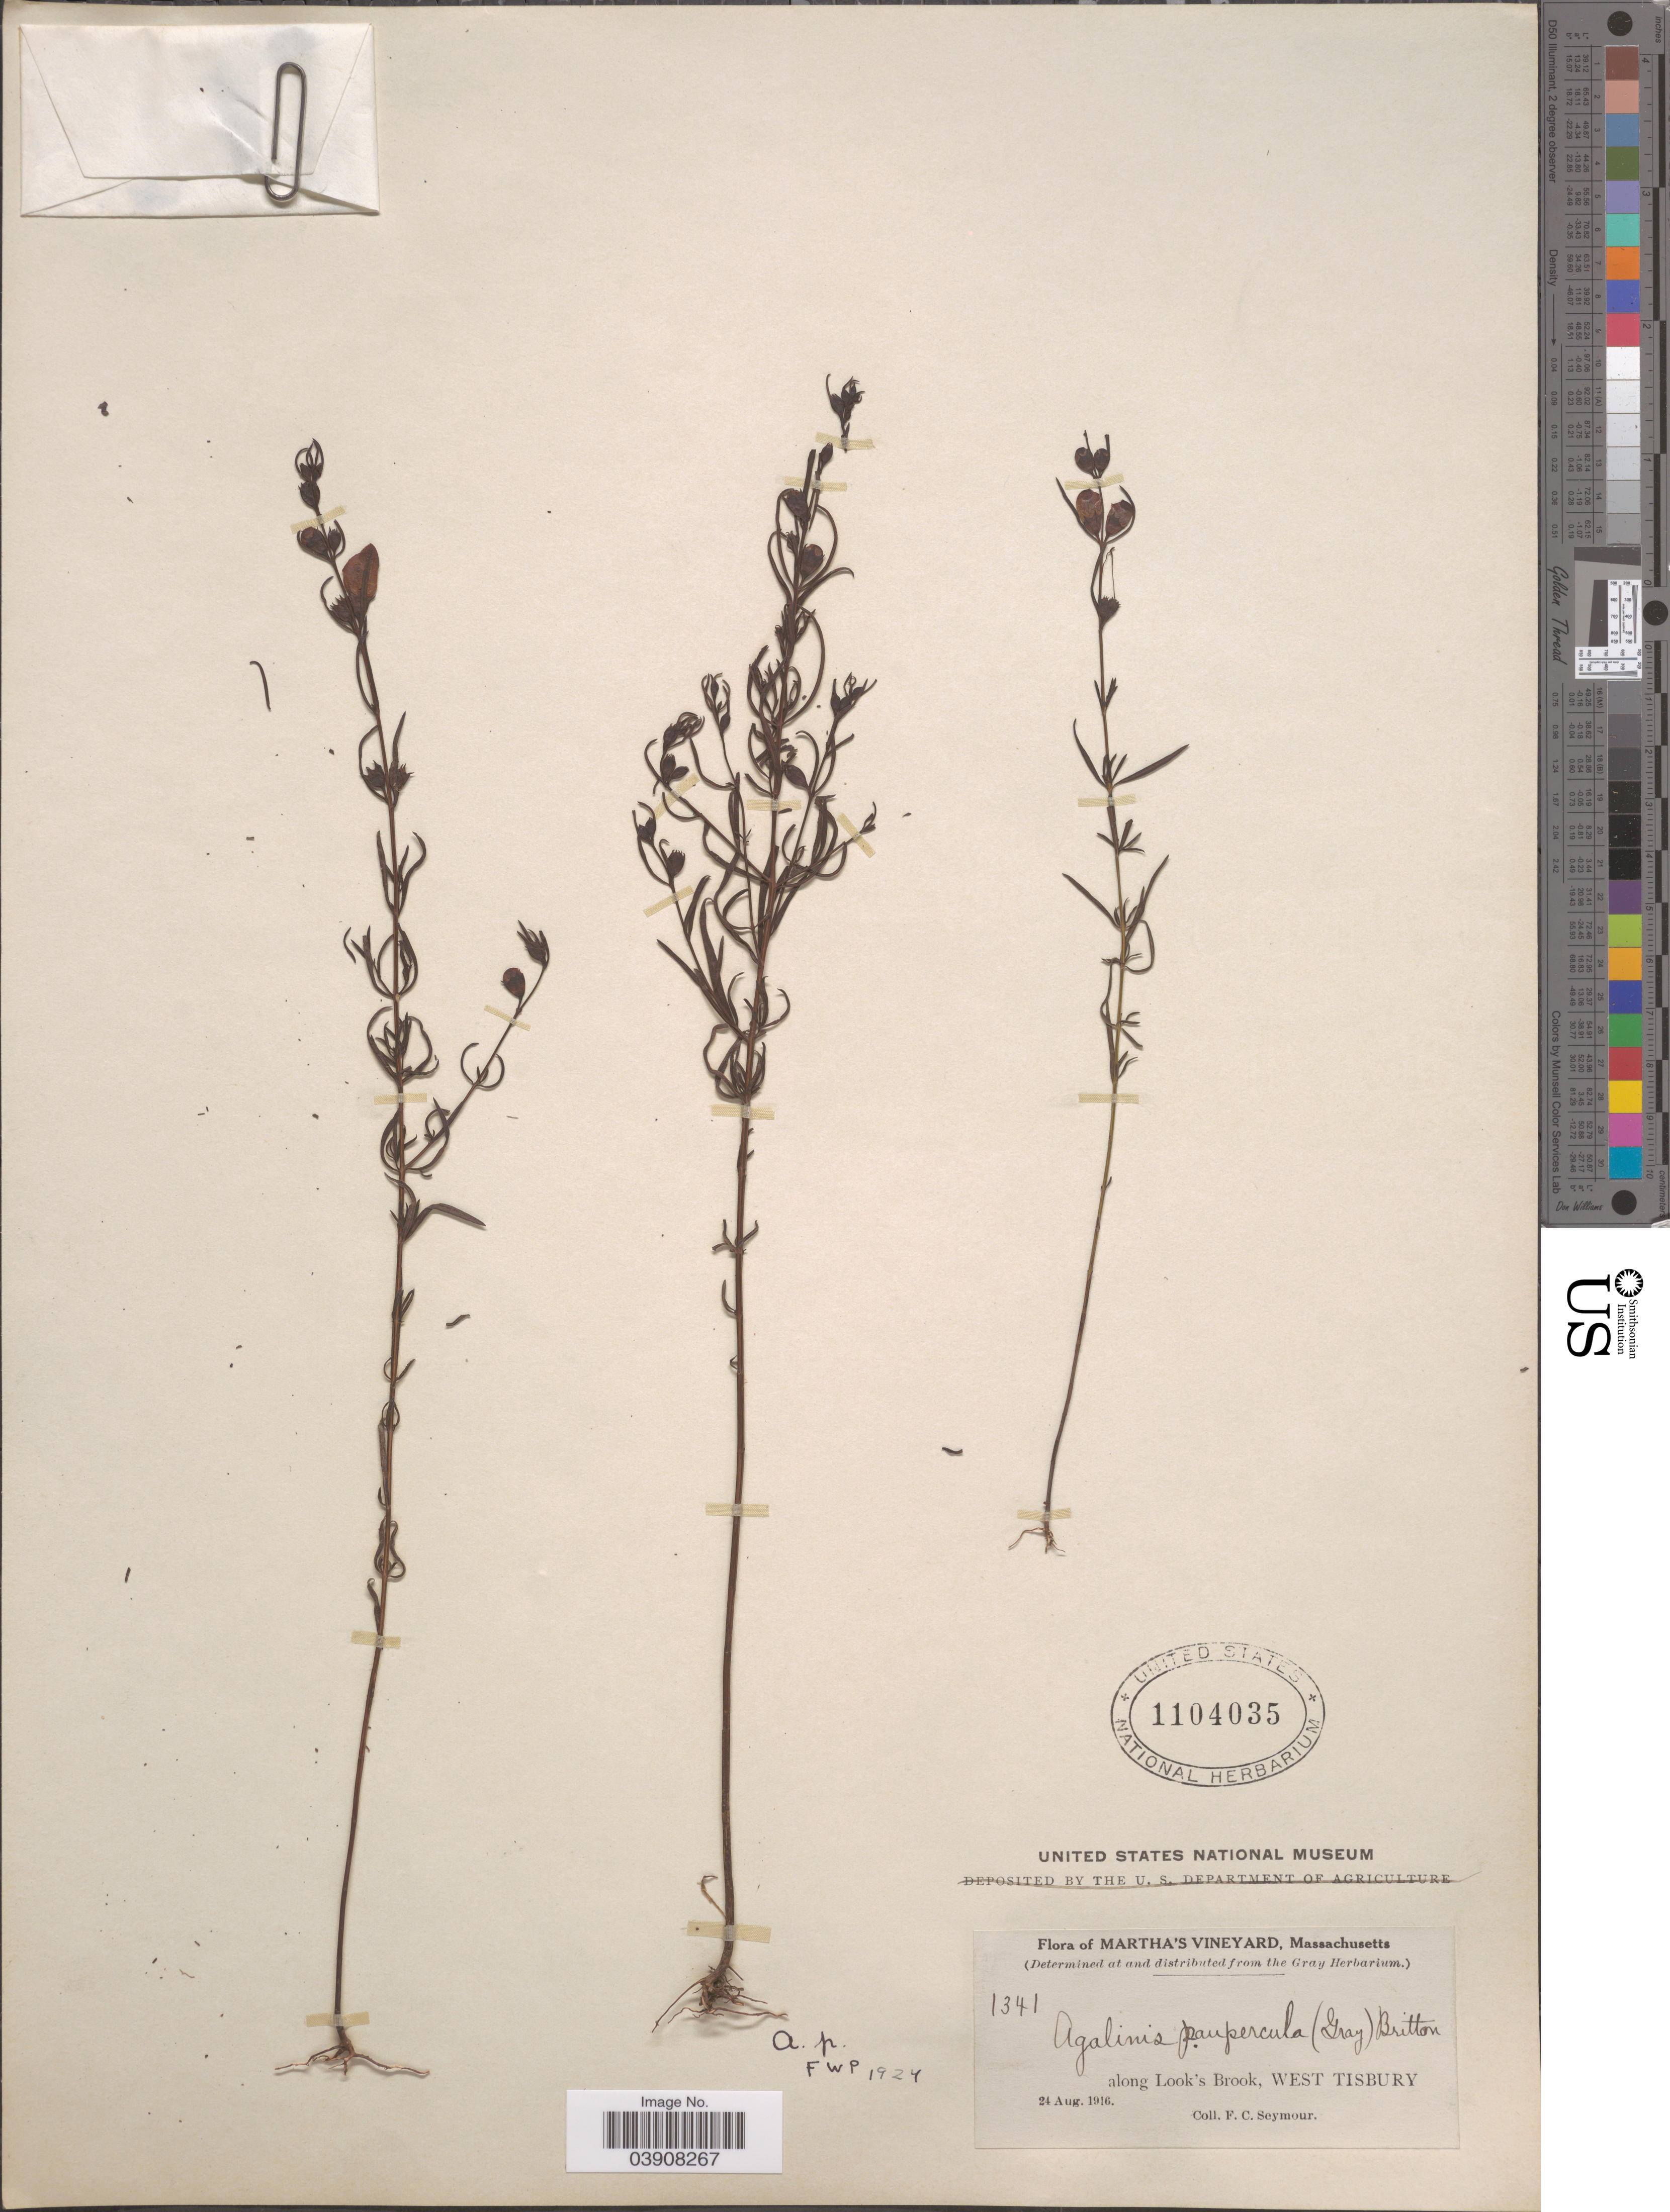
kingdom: Plantae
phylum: Tracheophyta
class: Magnoliopsida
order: Lamiales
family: Orobanchaceae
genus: Agalinis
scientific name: Agalinis paupercula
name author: (A. Gray) Britton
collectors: F. C. Seymour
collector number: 1341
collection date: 1916-08-24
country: United States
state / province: Massachusetts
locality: Martha's Vineyard. Along Look's Brook, West Tisbury.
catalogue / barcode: US 1104035